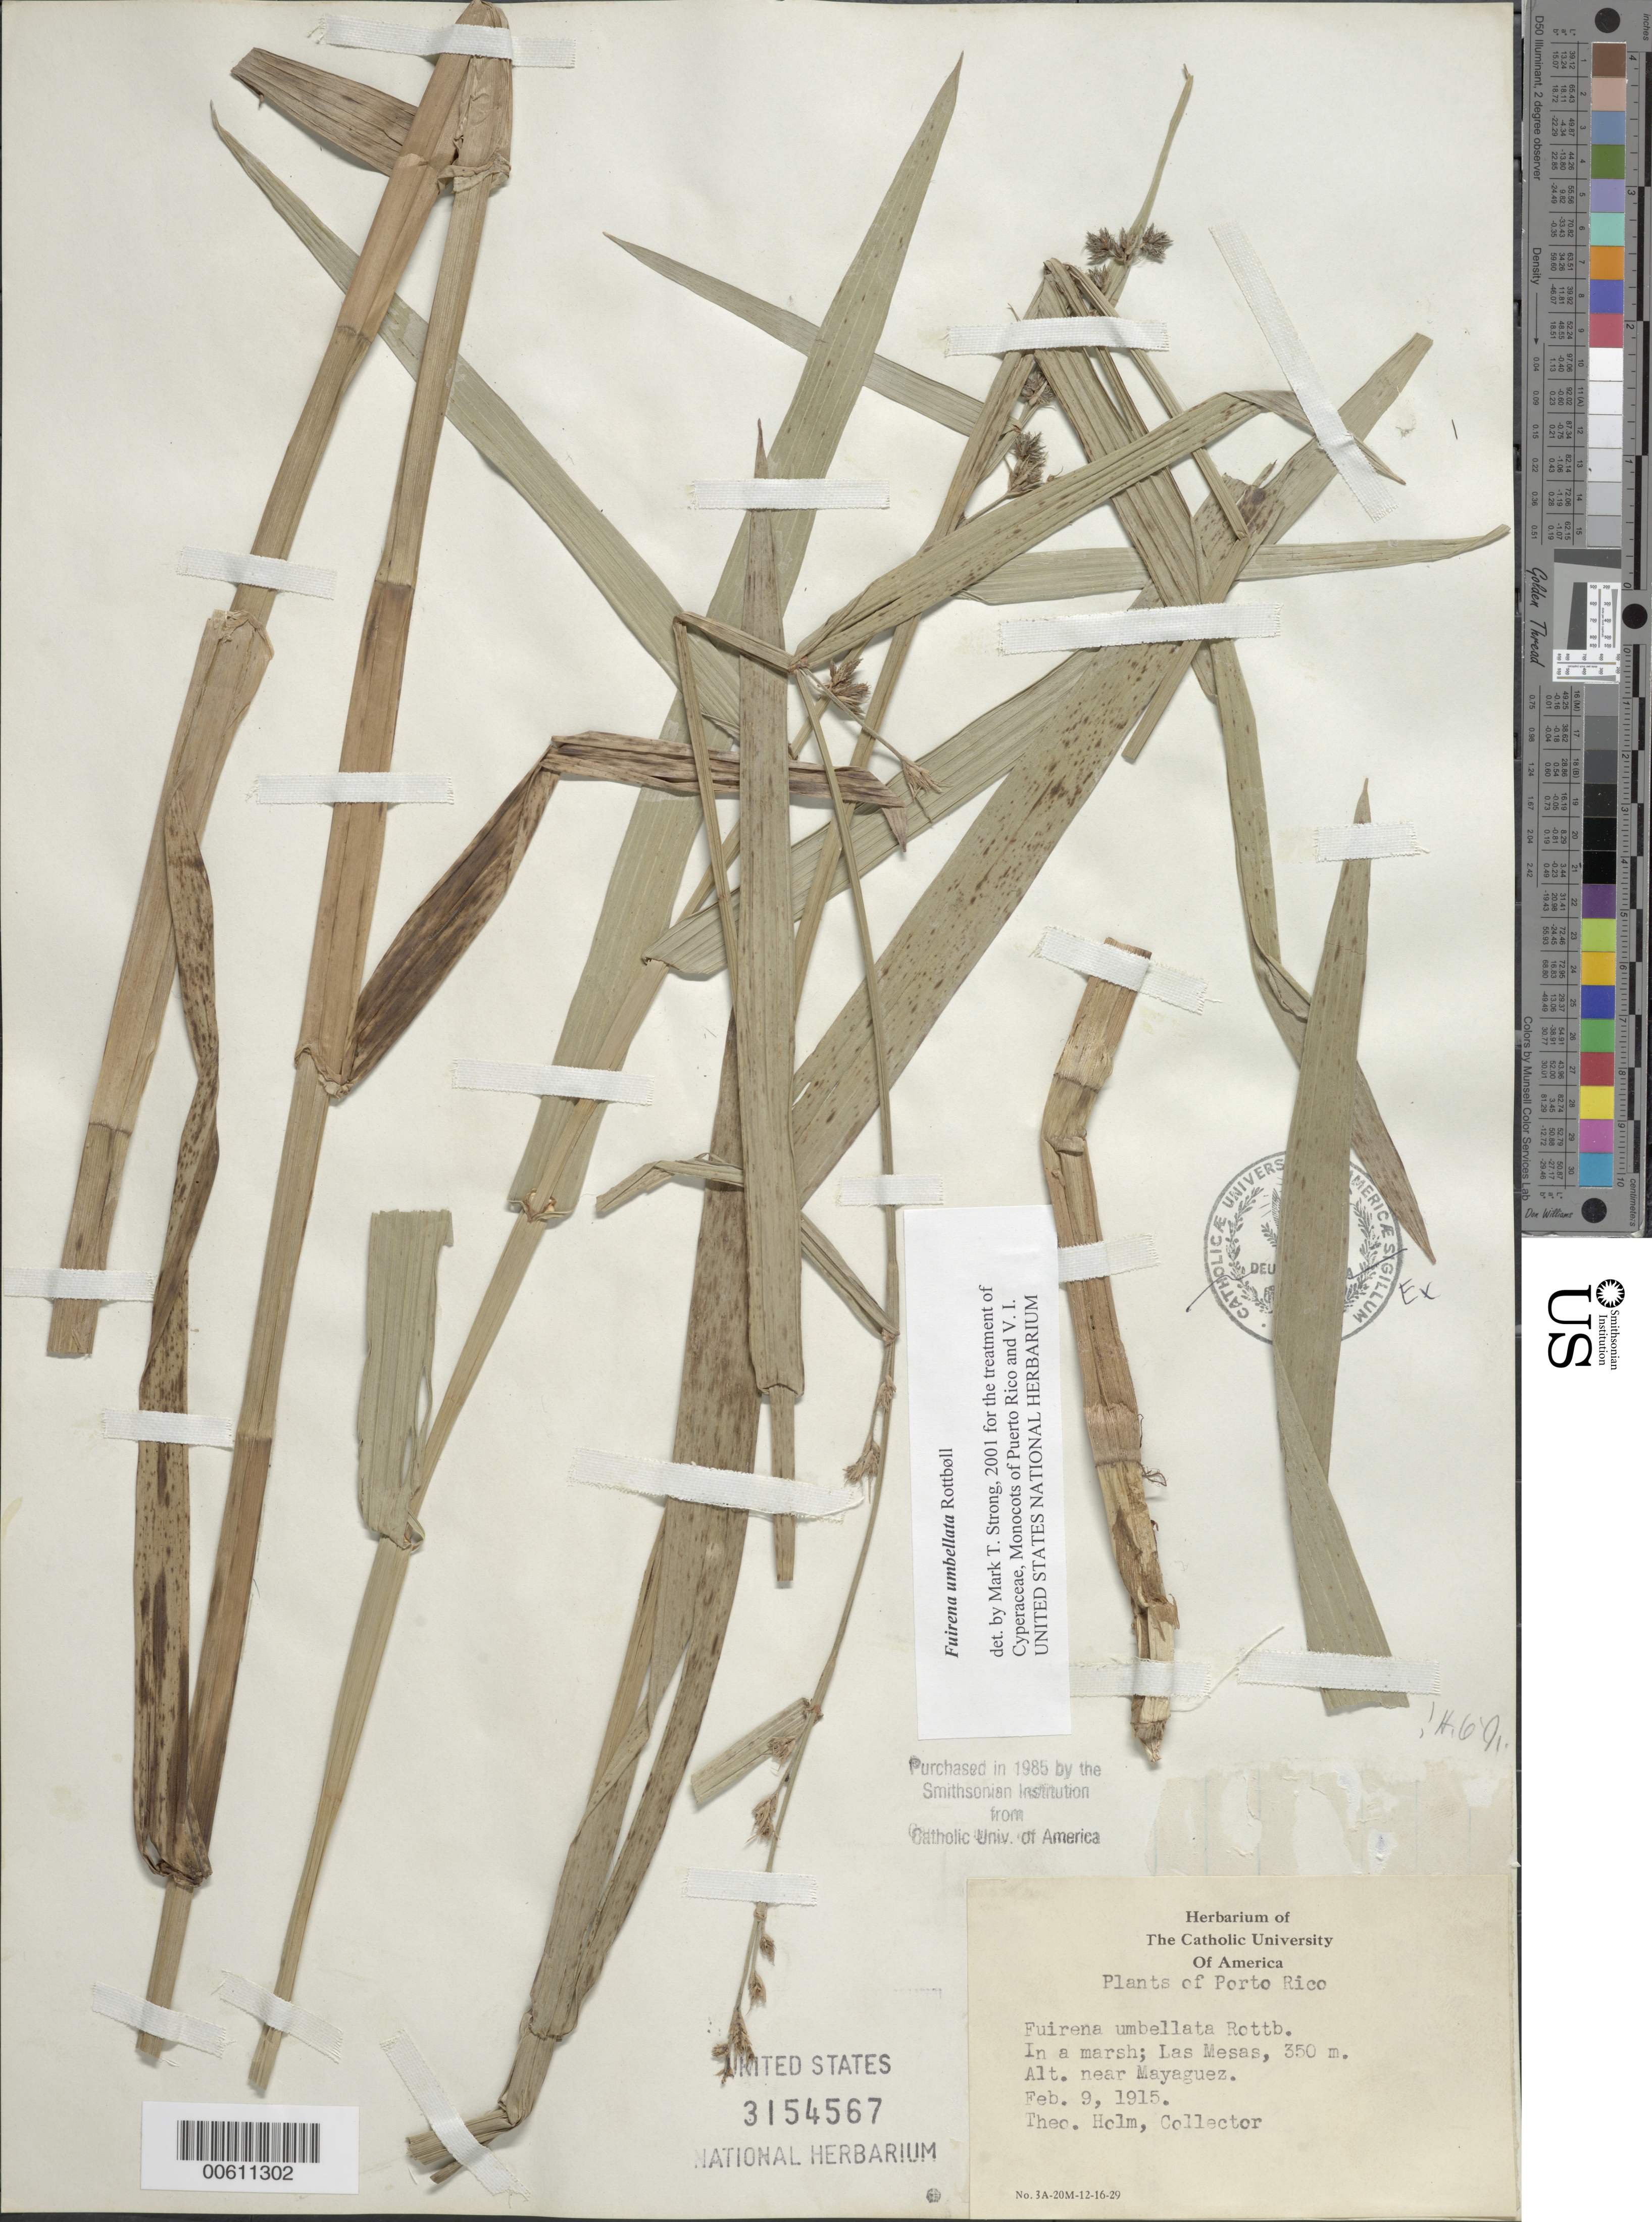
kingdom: Plantae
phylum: Tracheophyta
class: Liliopsida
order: Poales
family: Cyperaceae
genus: Fuirena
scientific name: Fuirena umbellata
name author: Rottb.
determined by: Strong, M. T., (US), Smithsonian Institution - National Museum of Natural History (UNITED STATES)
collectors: H. T. Holm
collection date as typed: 09 Feb 1915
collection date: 1915-02-09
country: Puerto Rico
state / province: Mayagüez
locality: Near Mayagüez.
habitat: In a marsh.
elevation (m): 350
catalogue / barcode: US 3154567